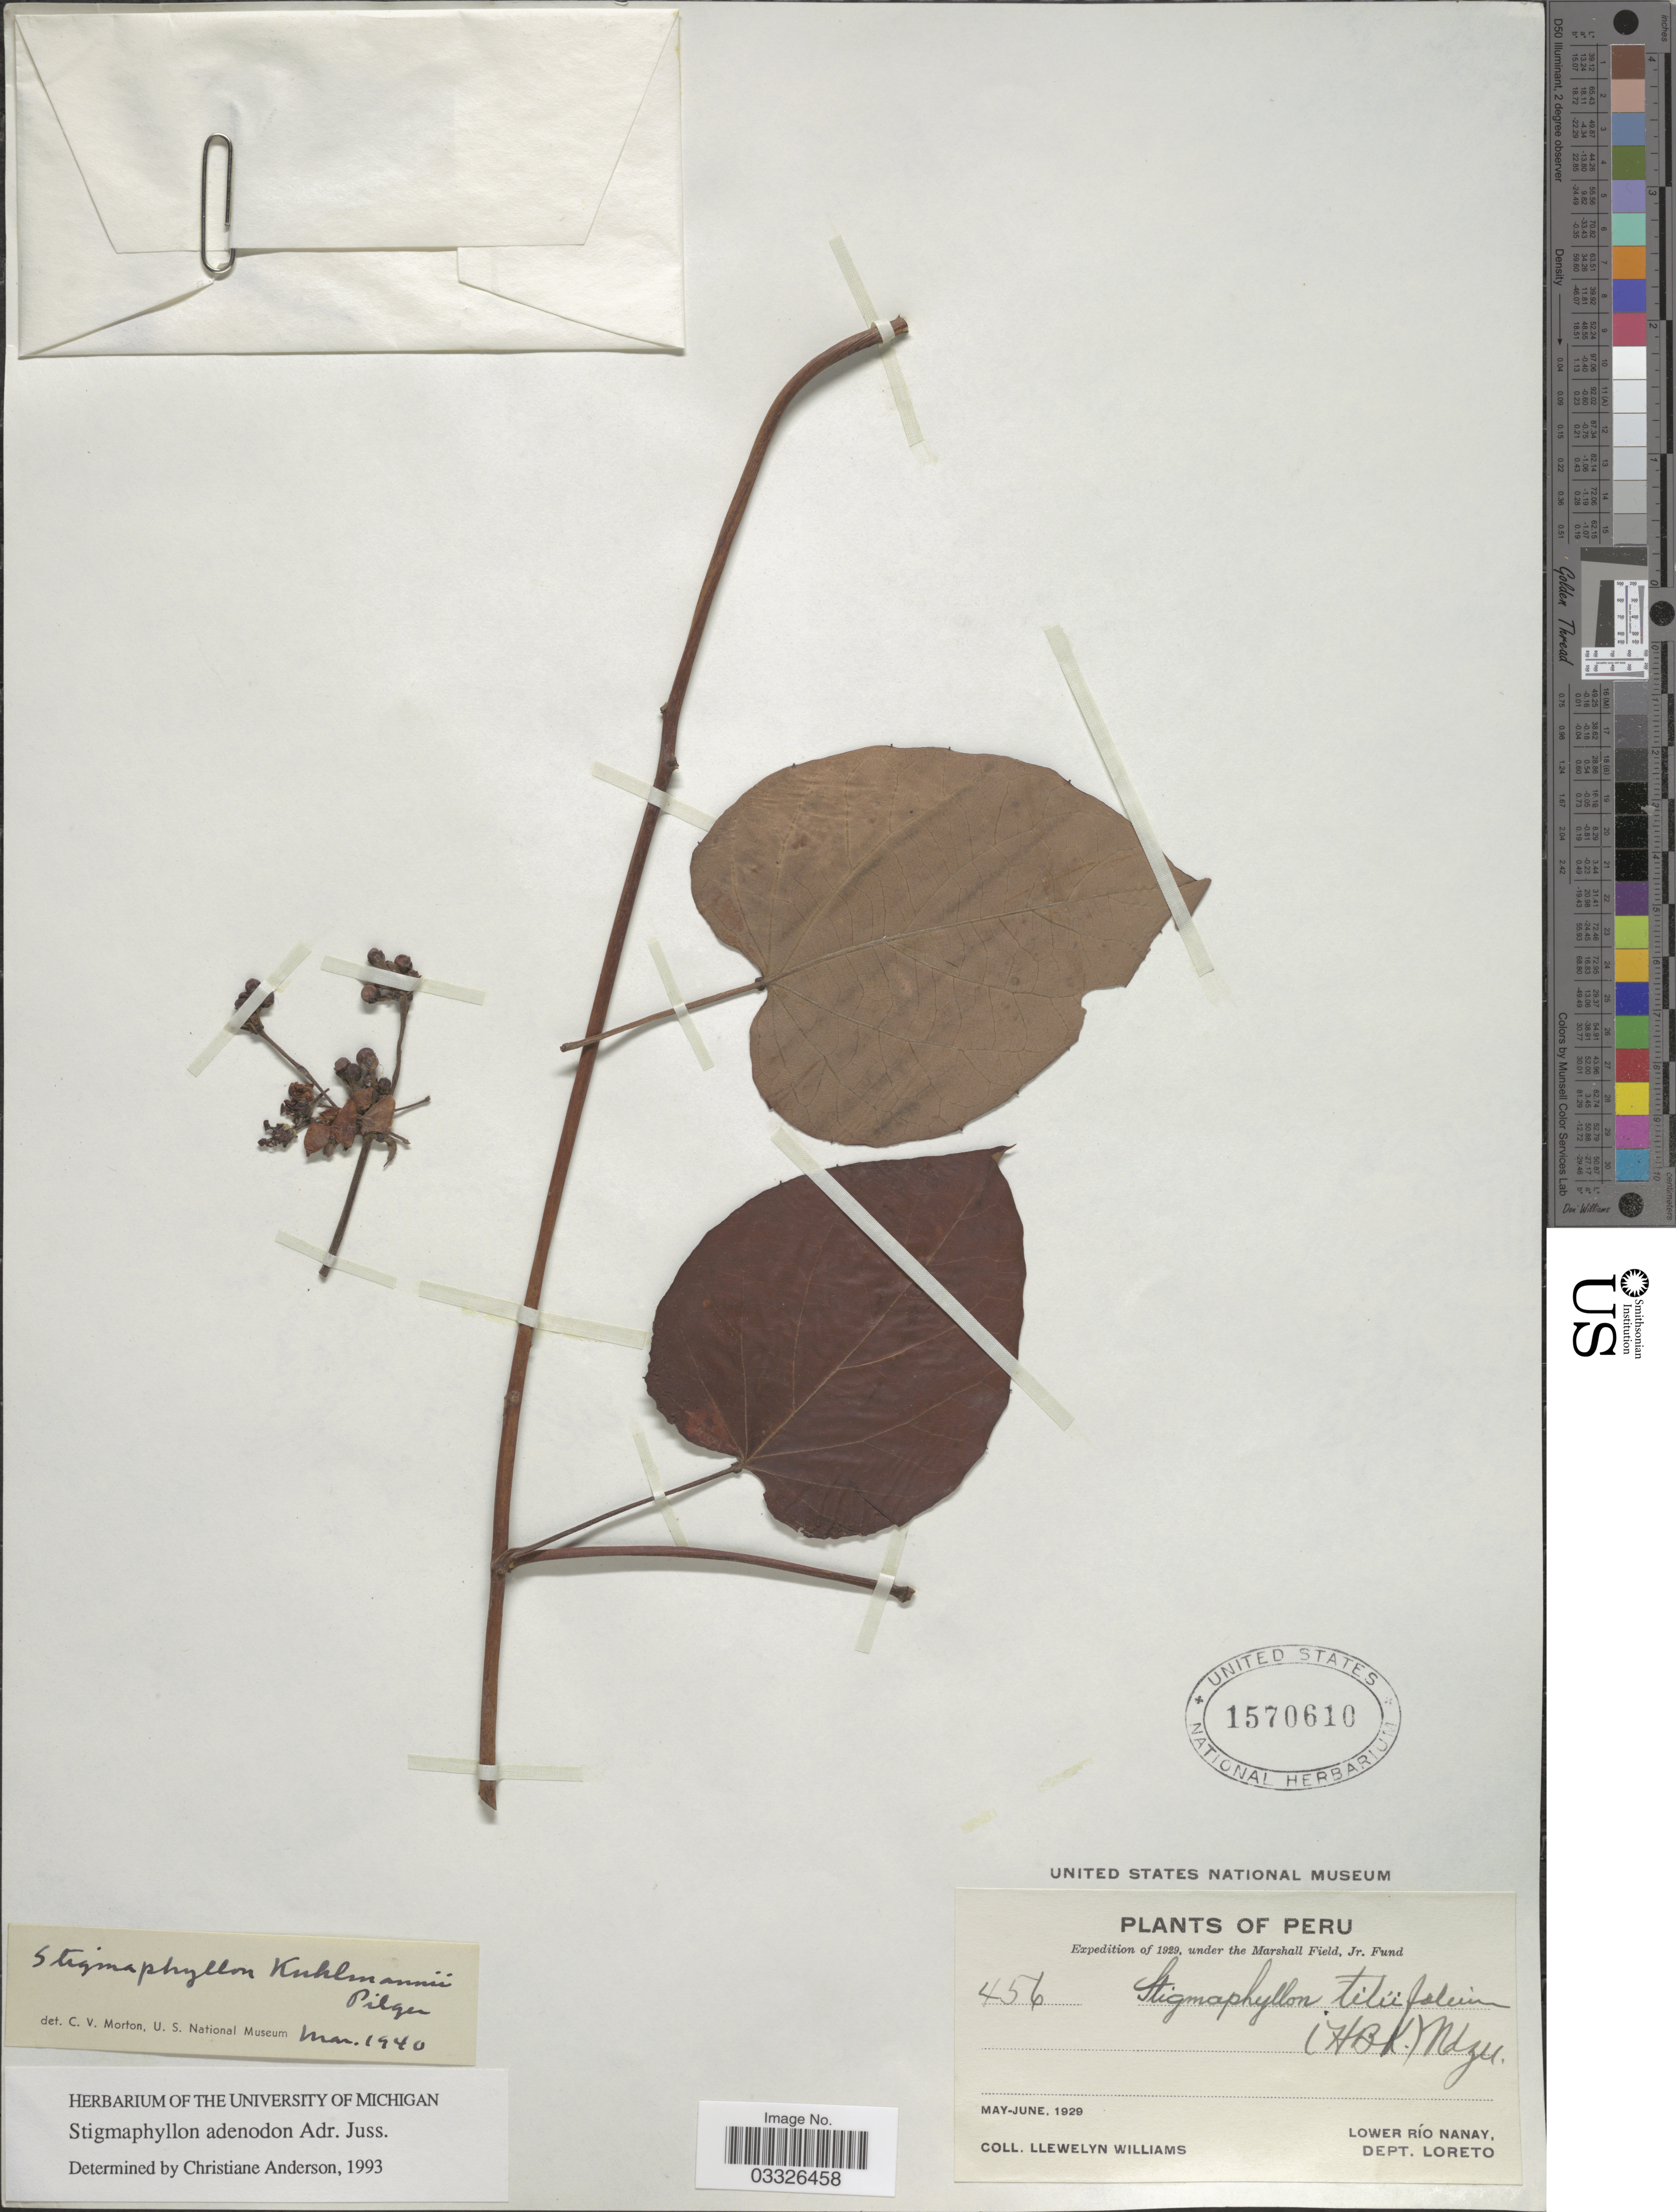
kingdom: Plantae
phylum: Tracheophyta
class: Magnoliopsida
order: Malpighiales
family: Malpighiaceae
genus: Stigmaphyllon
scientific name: Stigmaphyllon adenodon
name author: A. Juss.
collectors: Ll. Williams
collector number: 456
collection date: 1929-05/1929-06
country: Peru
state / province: Loreto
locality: Lower Río Nanay, Dept. Loreto.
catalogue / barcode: US 1570610